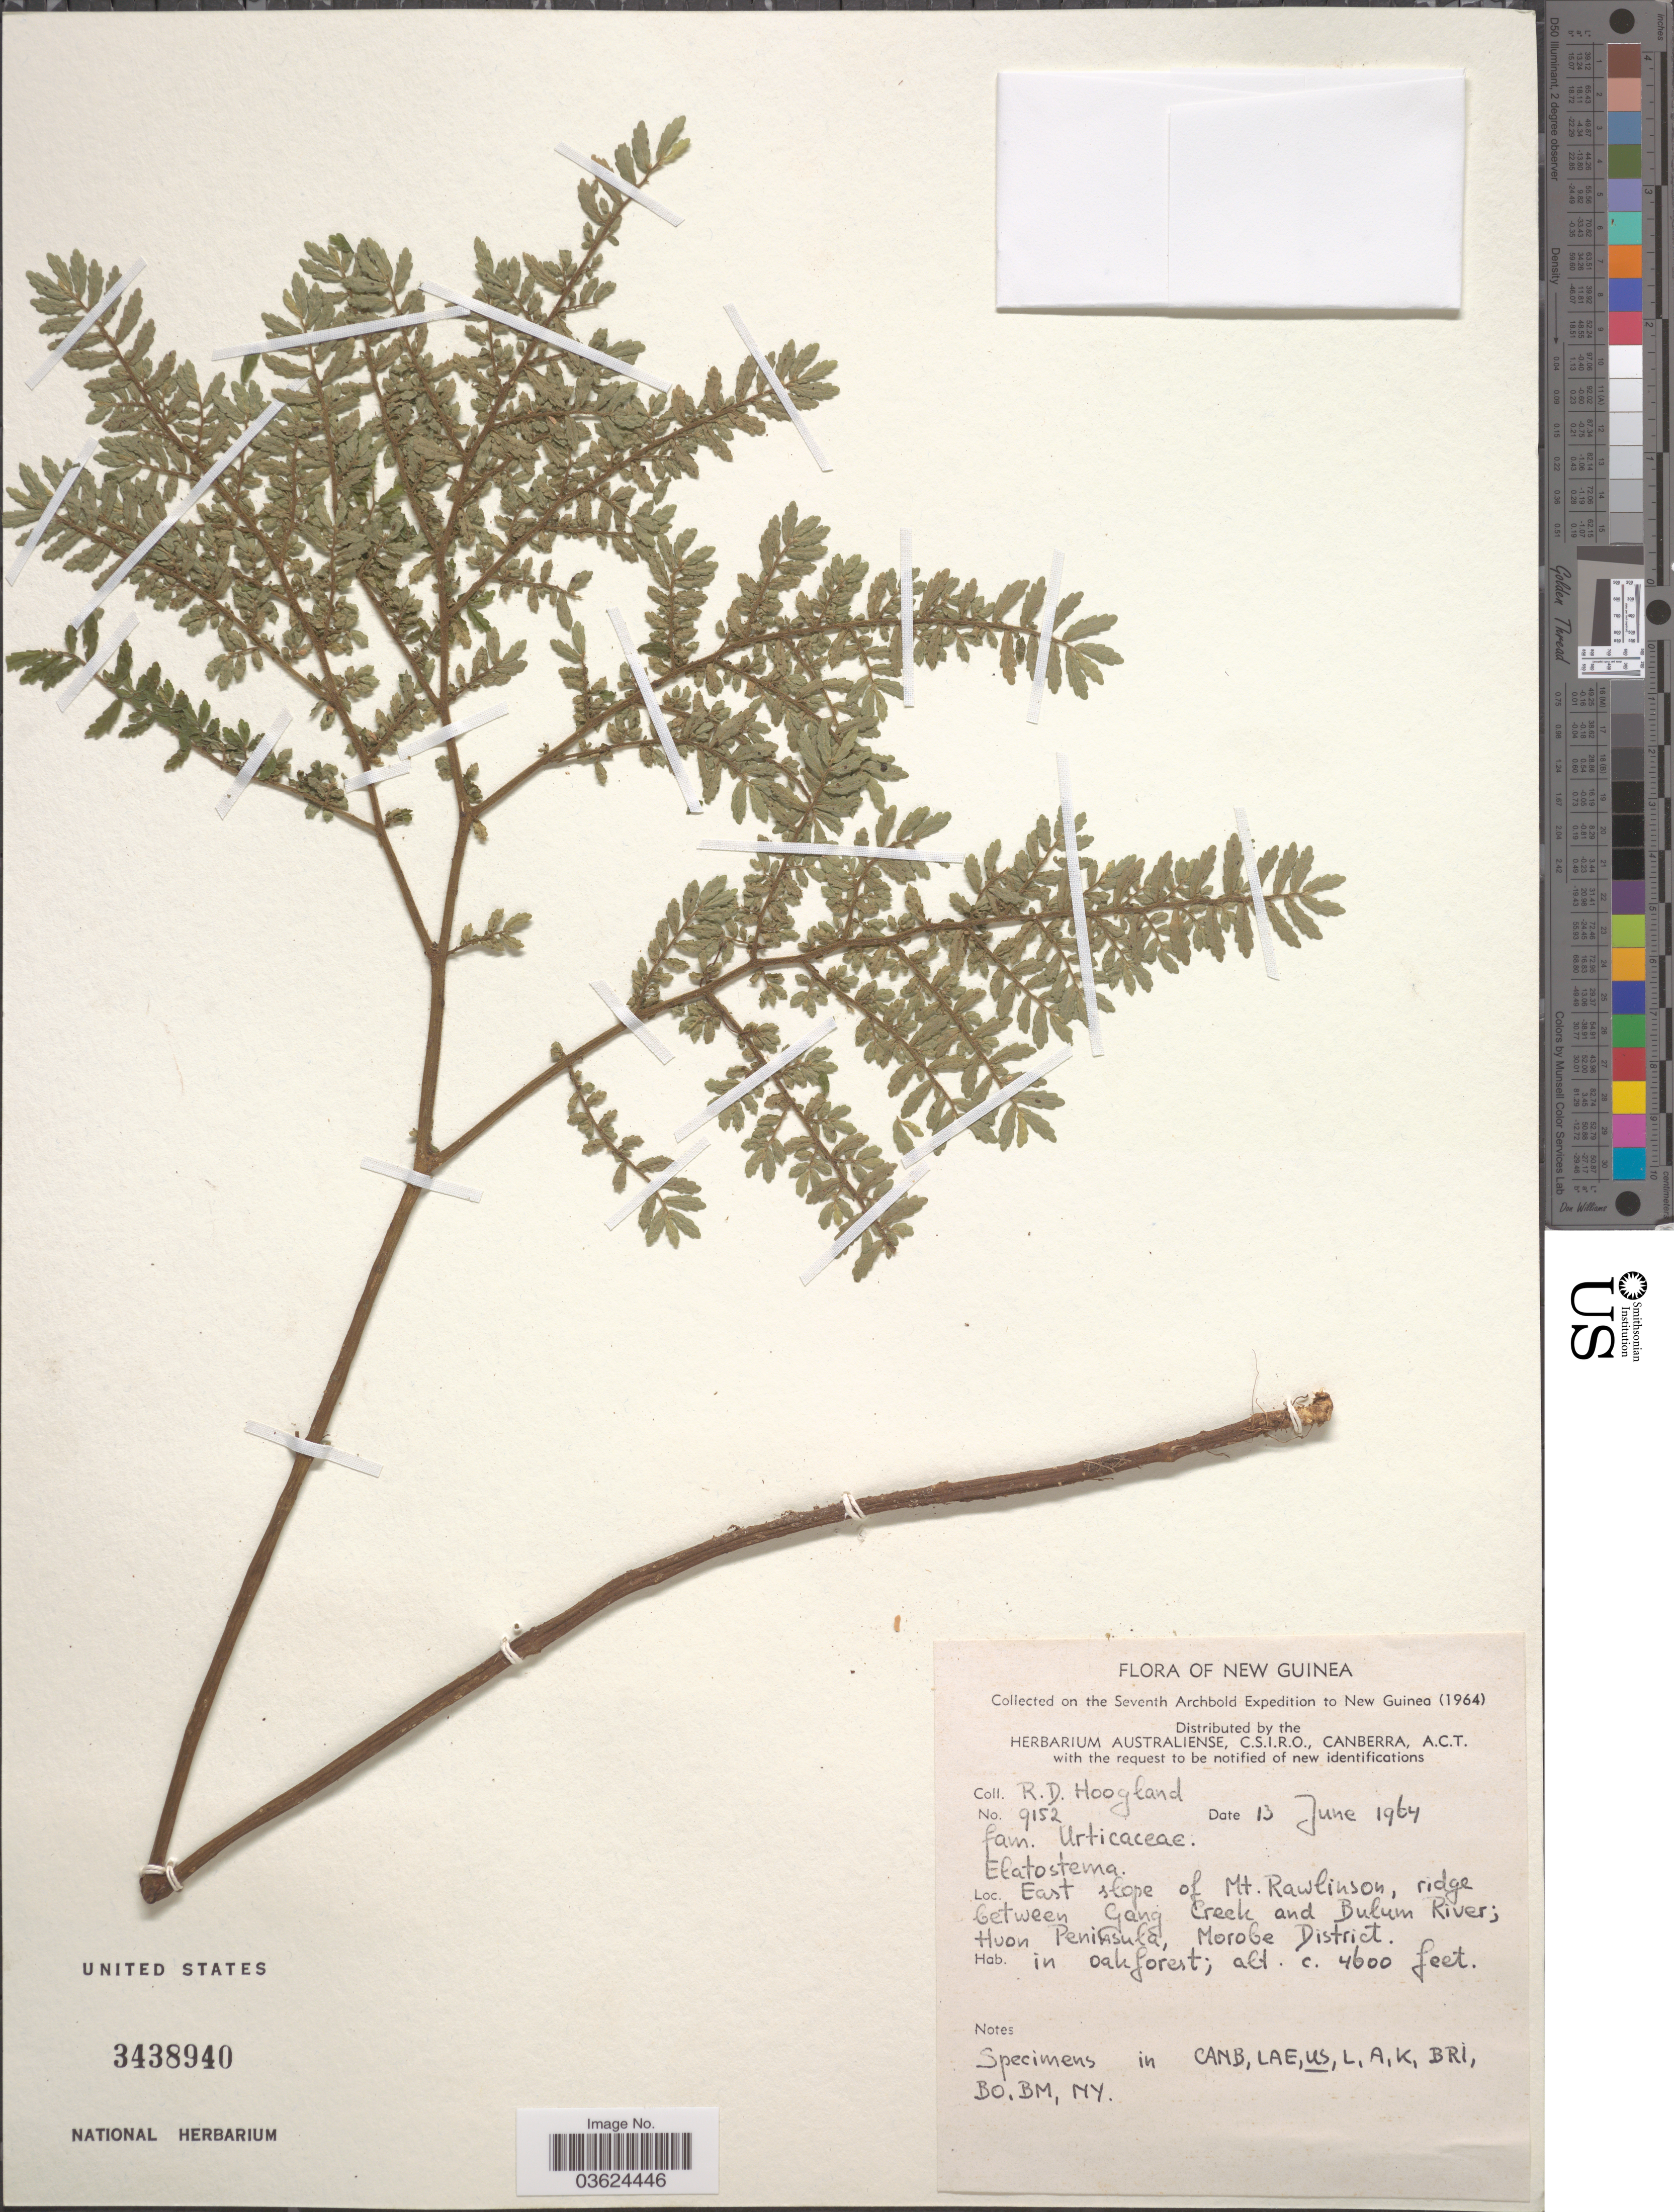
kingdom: Plantae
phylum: Tracheophyta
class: Magnoliopsida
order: Rosales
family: Urticaceae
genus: Elatostema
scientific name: Elatostema sp.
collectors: R. D. Hoogland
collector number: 9152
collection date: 1964-06-13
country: Papua New Guinea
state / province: Morobe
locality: New Guinea. East slope of Mt. Rawlinson, ridge between Gang Creek and Bulum River; Huon Peninsula, Morobe District.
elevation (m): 1402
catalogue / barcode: US 3438940